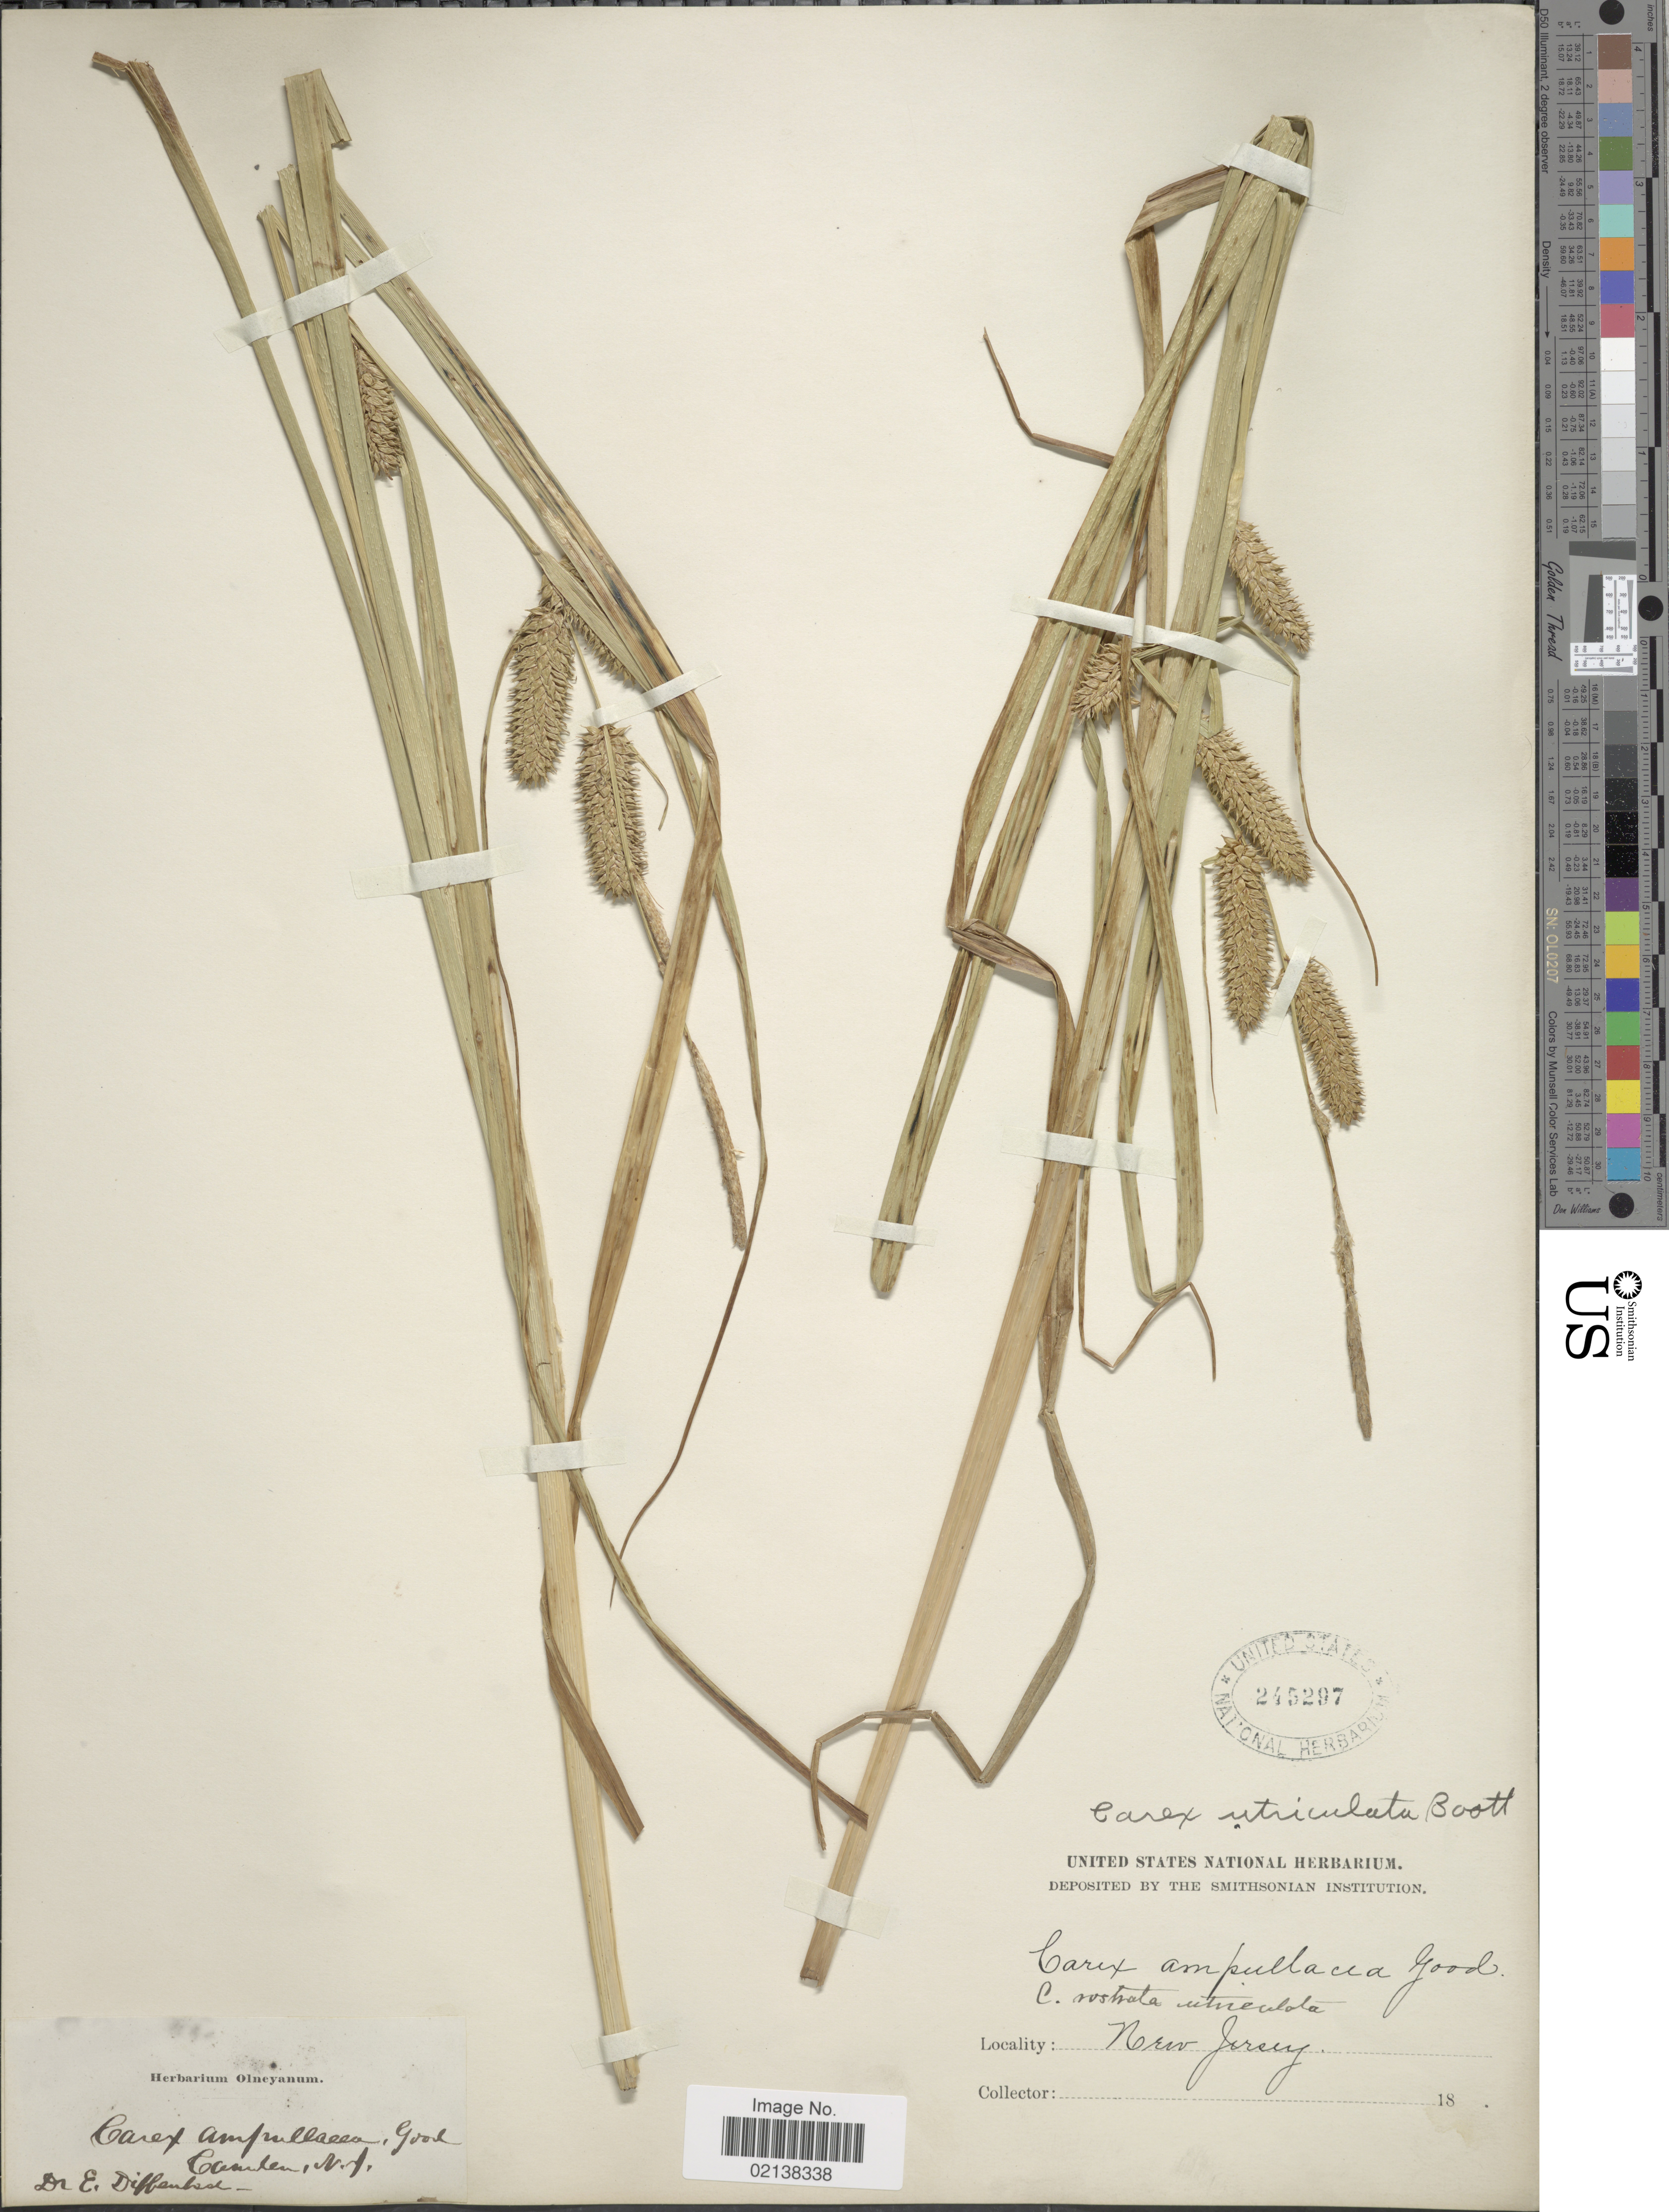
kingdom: Plantae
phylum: Tracheophyta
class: Liliopsida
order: Poales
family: Cyperaceae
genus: Carex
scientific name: Carex utriculata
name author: Boott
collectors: E. Diffenbaugh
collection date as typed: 18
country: United States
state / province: New Jersey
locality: Camden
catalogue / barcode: US 245297